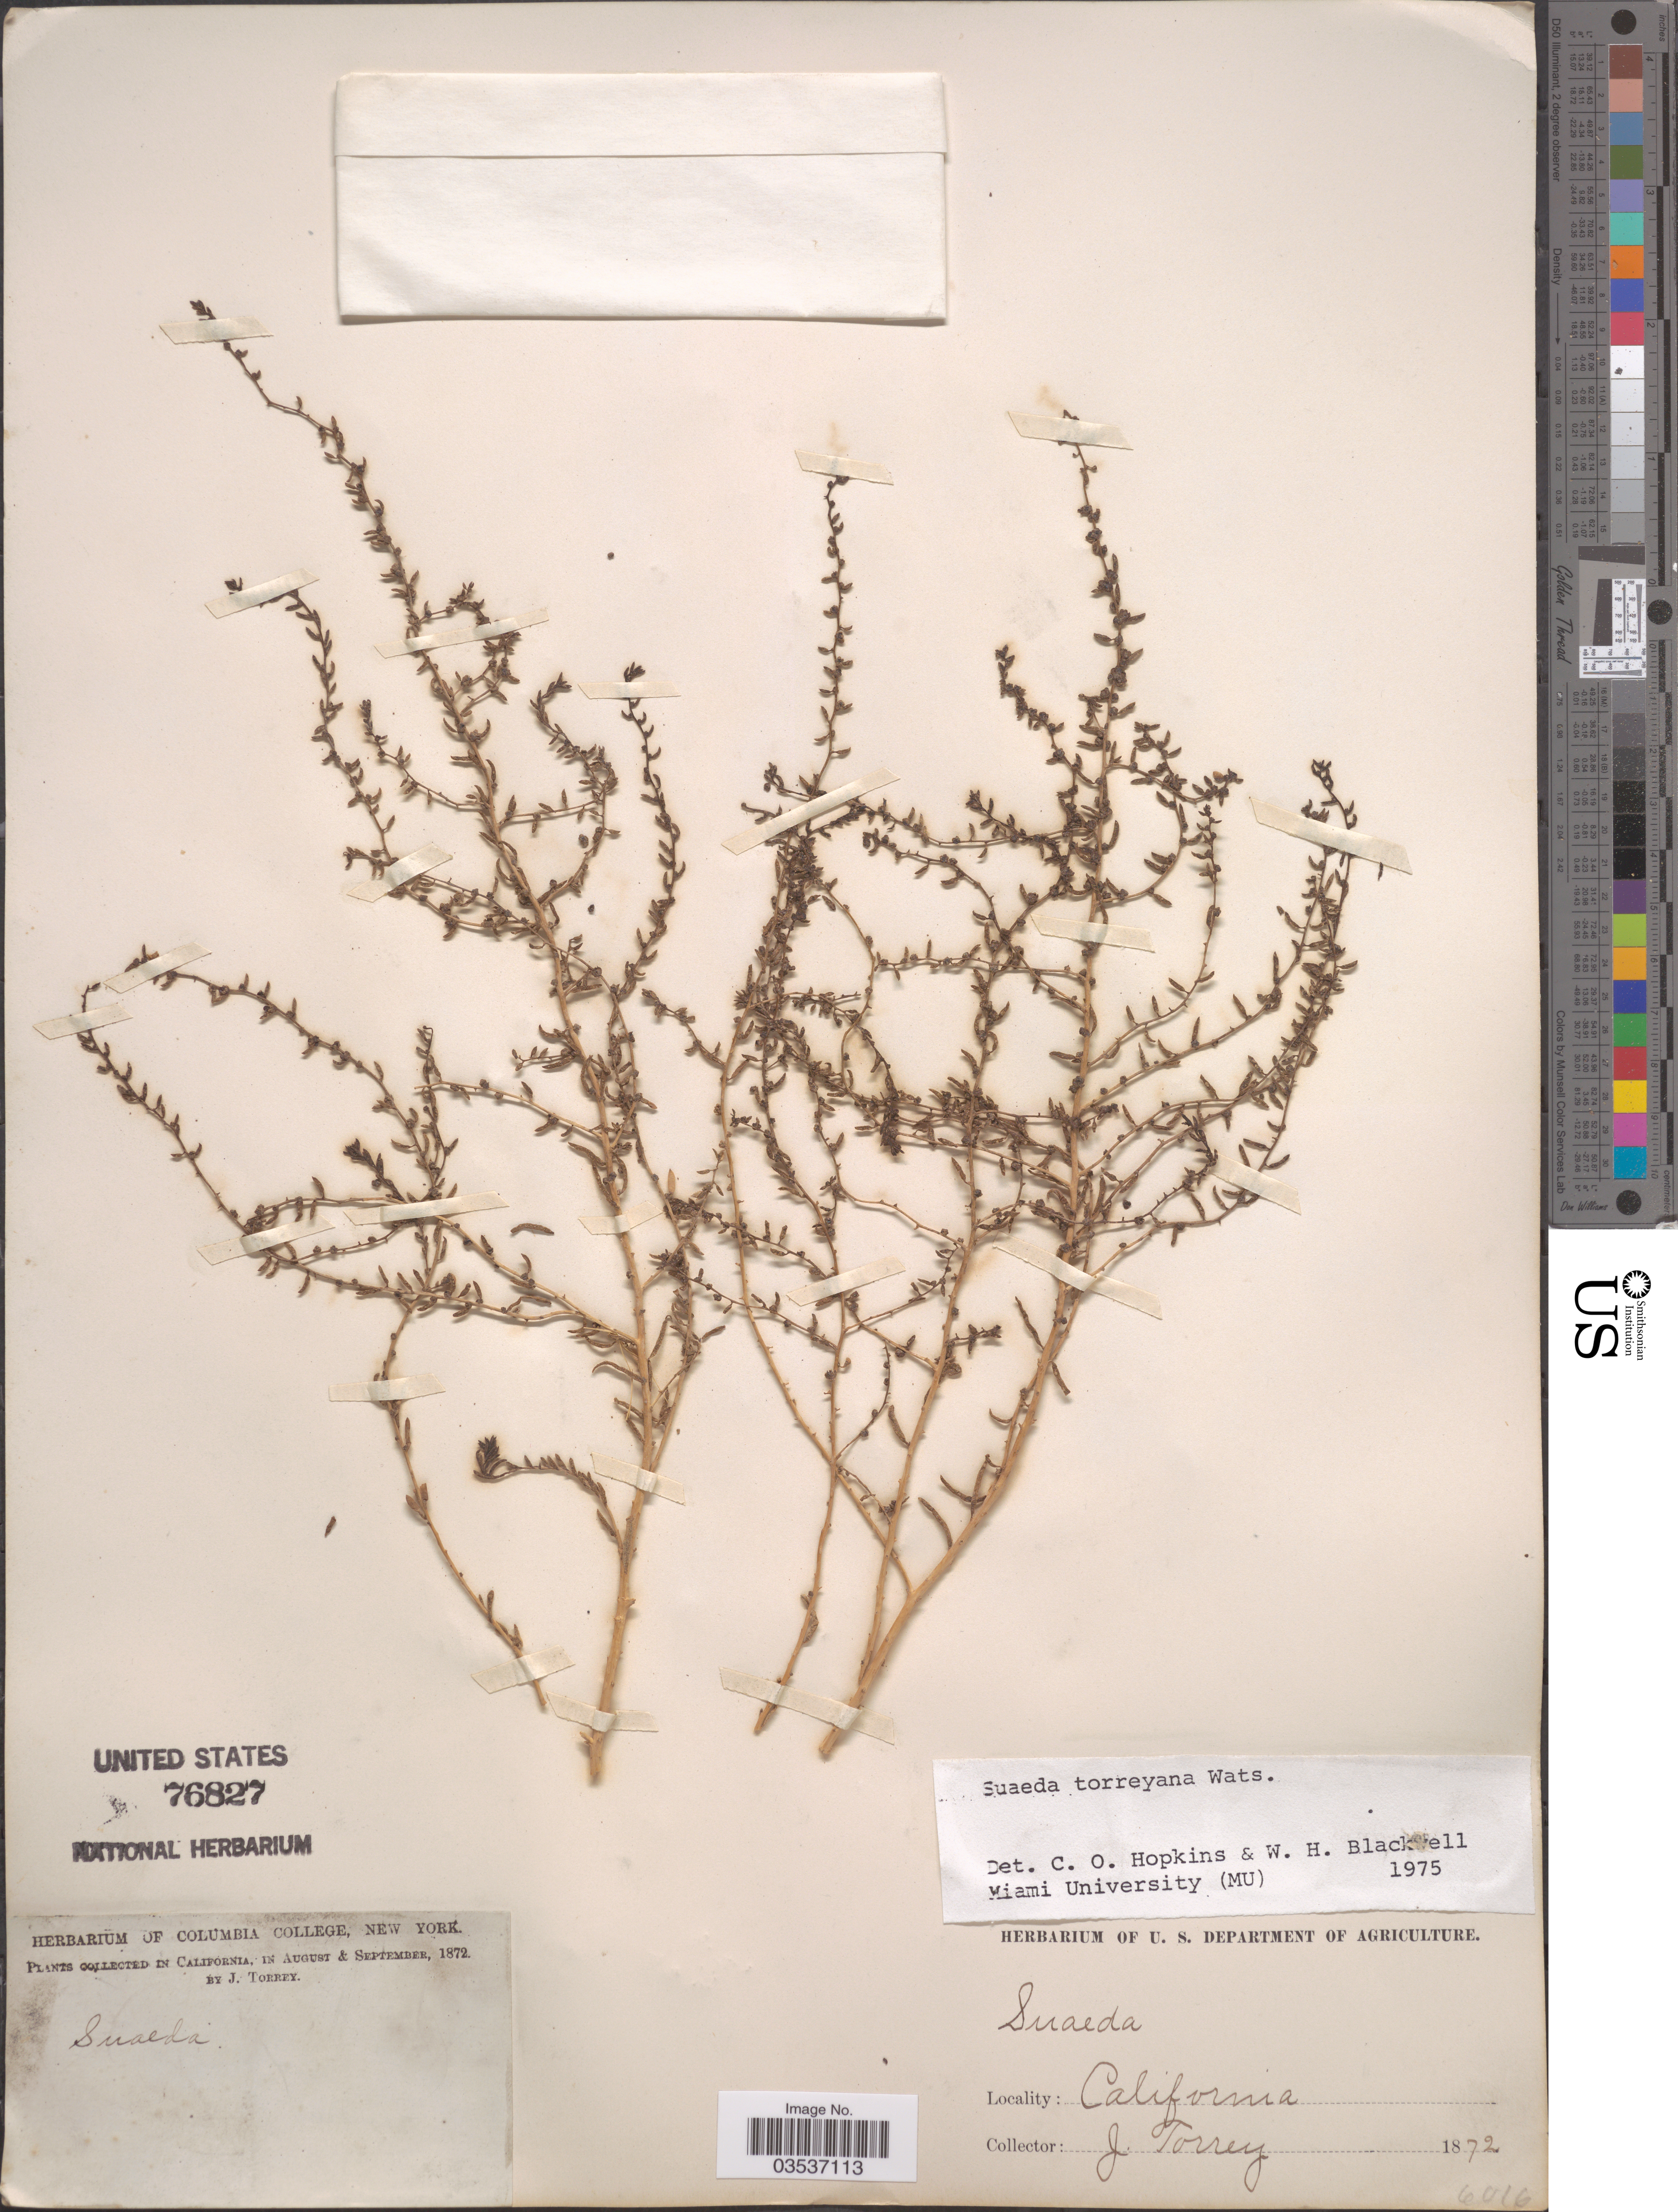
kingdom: Plantae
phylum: Tracheophyta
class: Magnoliopsida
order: Caryophyllales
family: Amaranthaceae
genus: Suaeda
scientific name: Suaeda torreyana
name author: S. Watson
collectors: J. Torrey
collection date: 1872-08/1872-09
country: United States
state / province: California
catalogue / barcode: US 76827